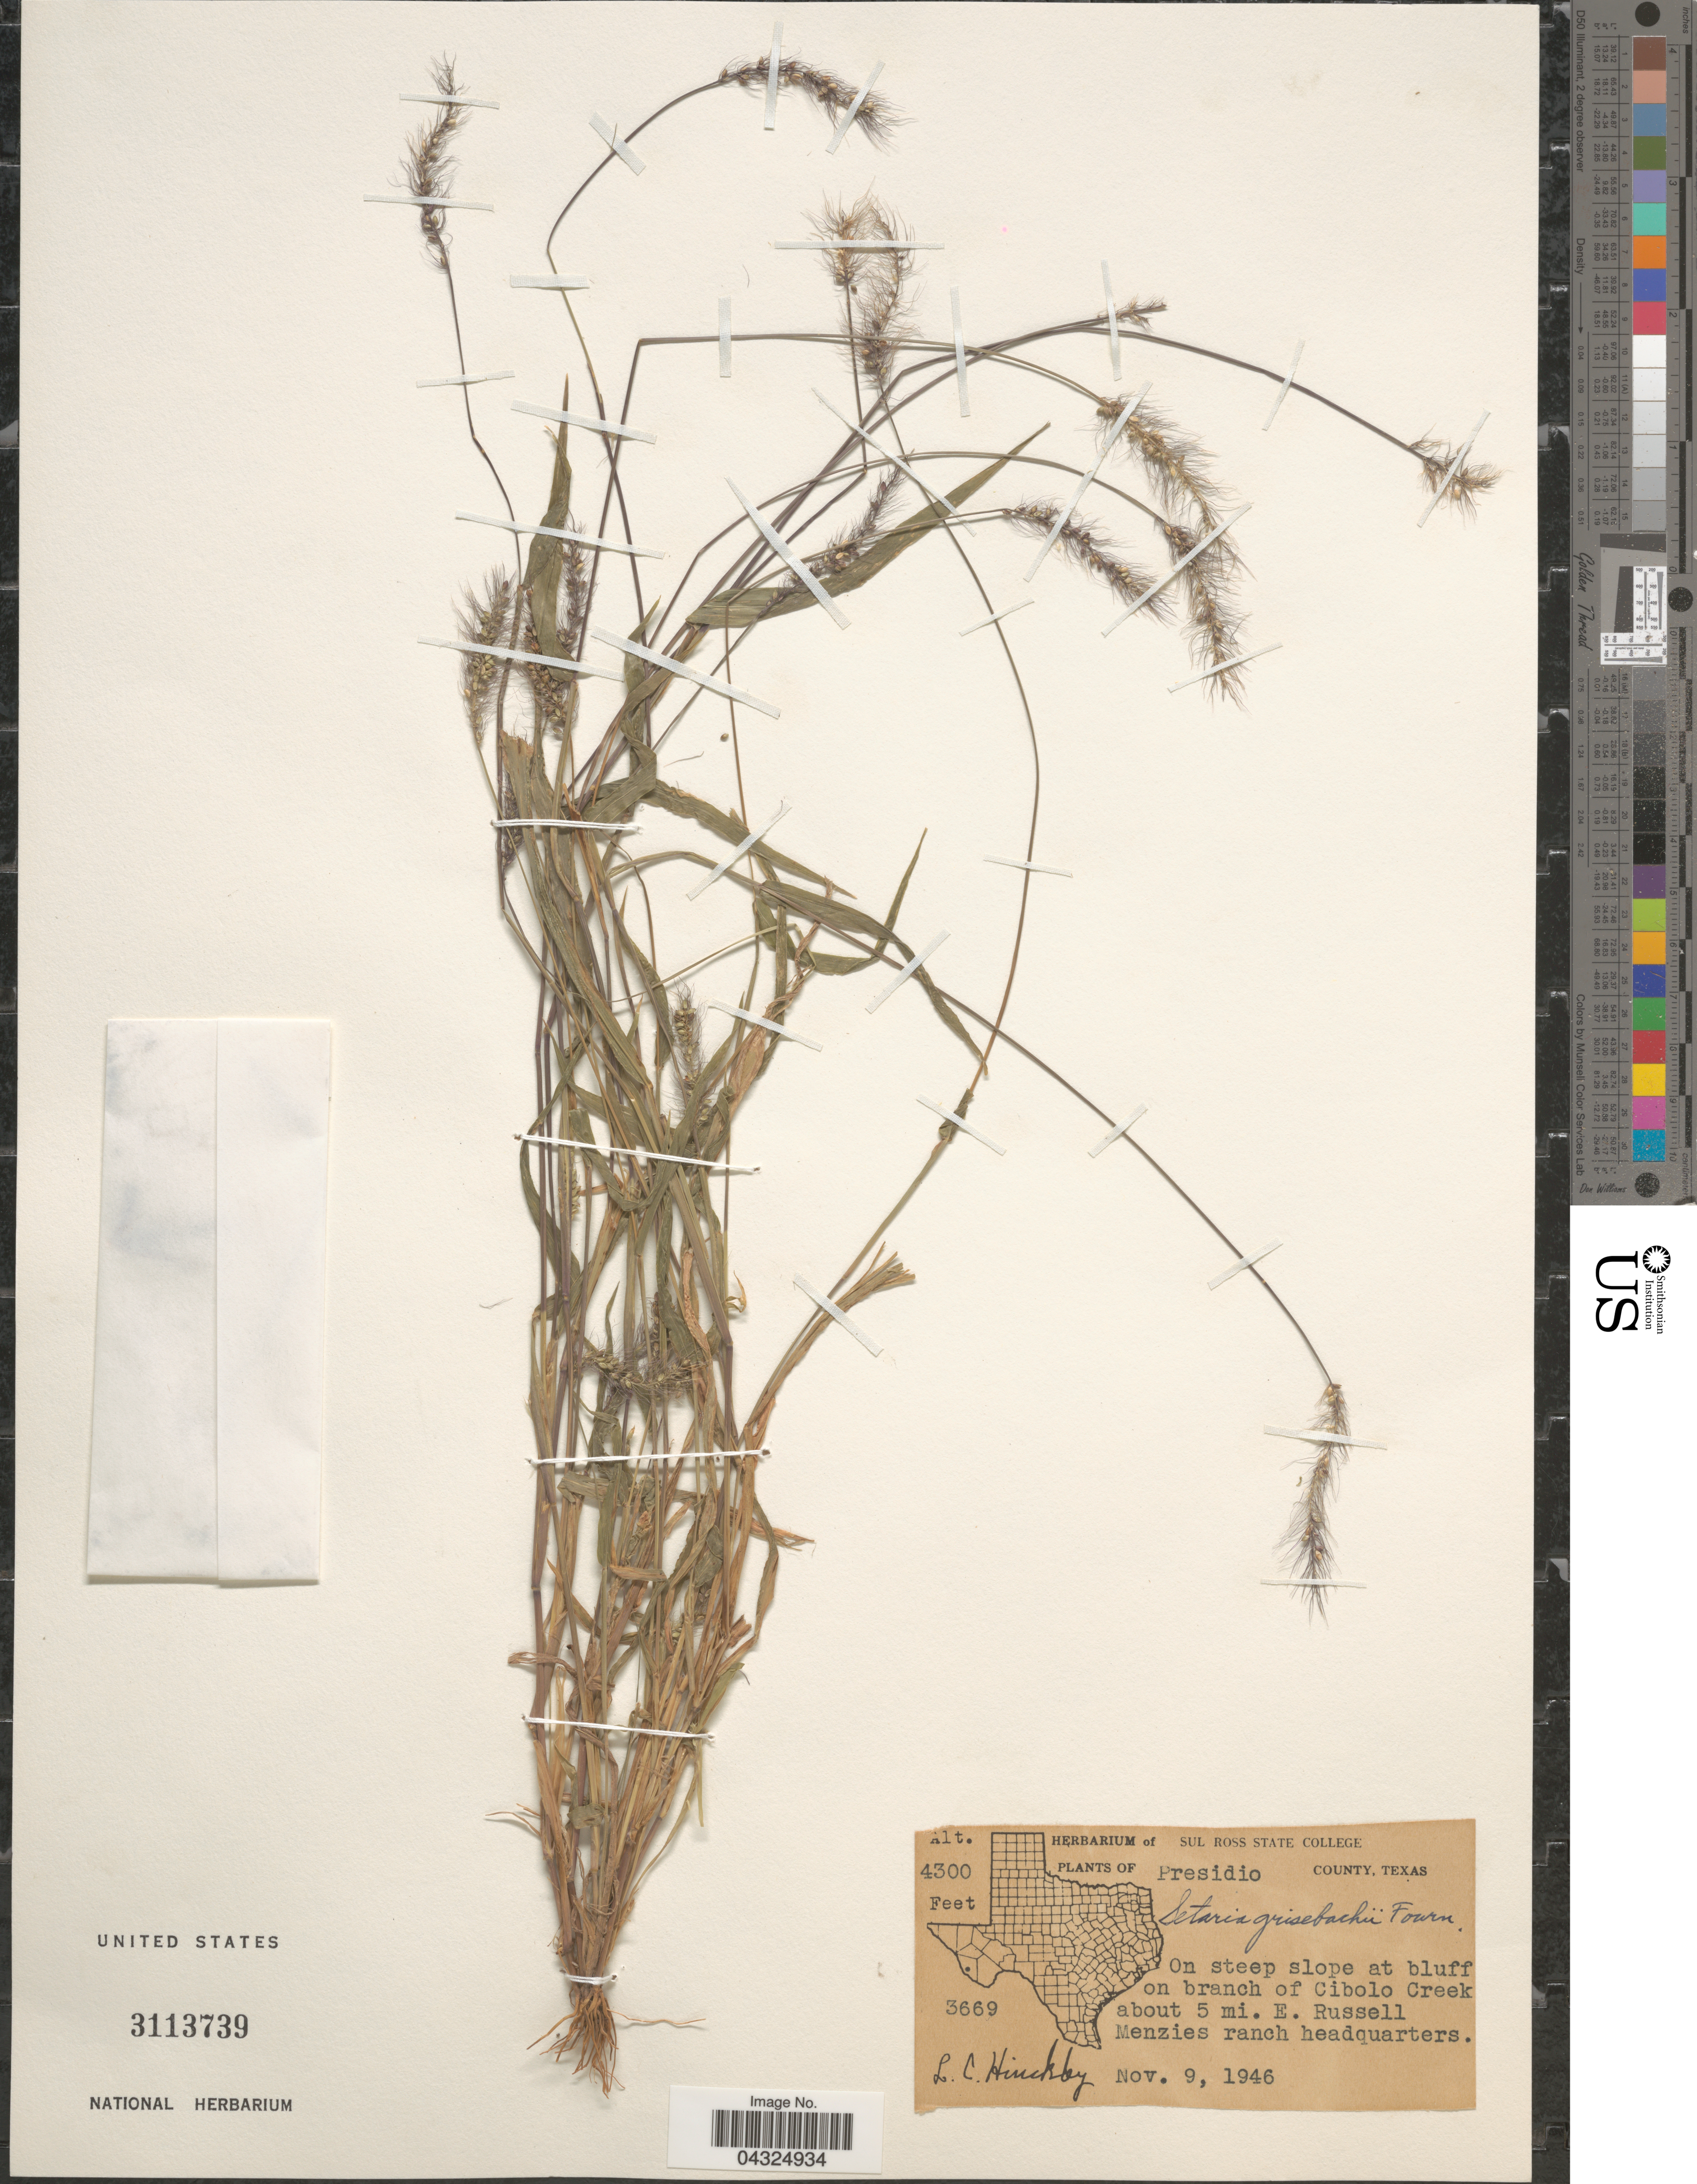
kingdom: Plantae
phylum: Tracheophyta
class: Liliopsida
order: Poales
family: Poaceae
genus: Setaria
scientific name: Setaria grisebachii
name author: E. Fourn.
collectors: L. Hinckley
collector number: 3669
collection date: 1946-11-09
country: United States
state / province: Texas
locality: Presidio County. On steep slope at bluff on branch of Cibolo Creek about 5 mi. E. Russel Menzies ranch headquarters.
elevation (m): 1311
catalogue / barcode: US 3113739